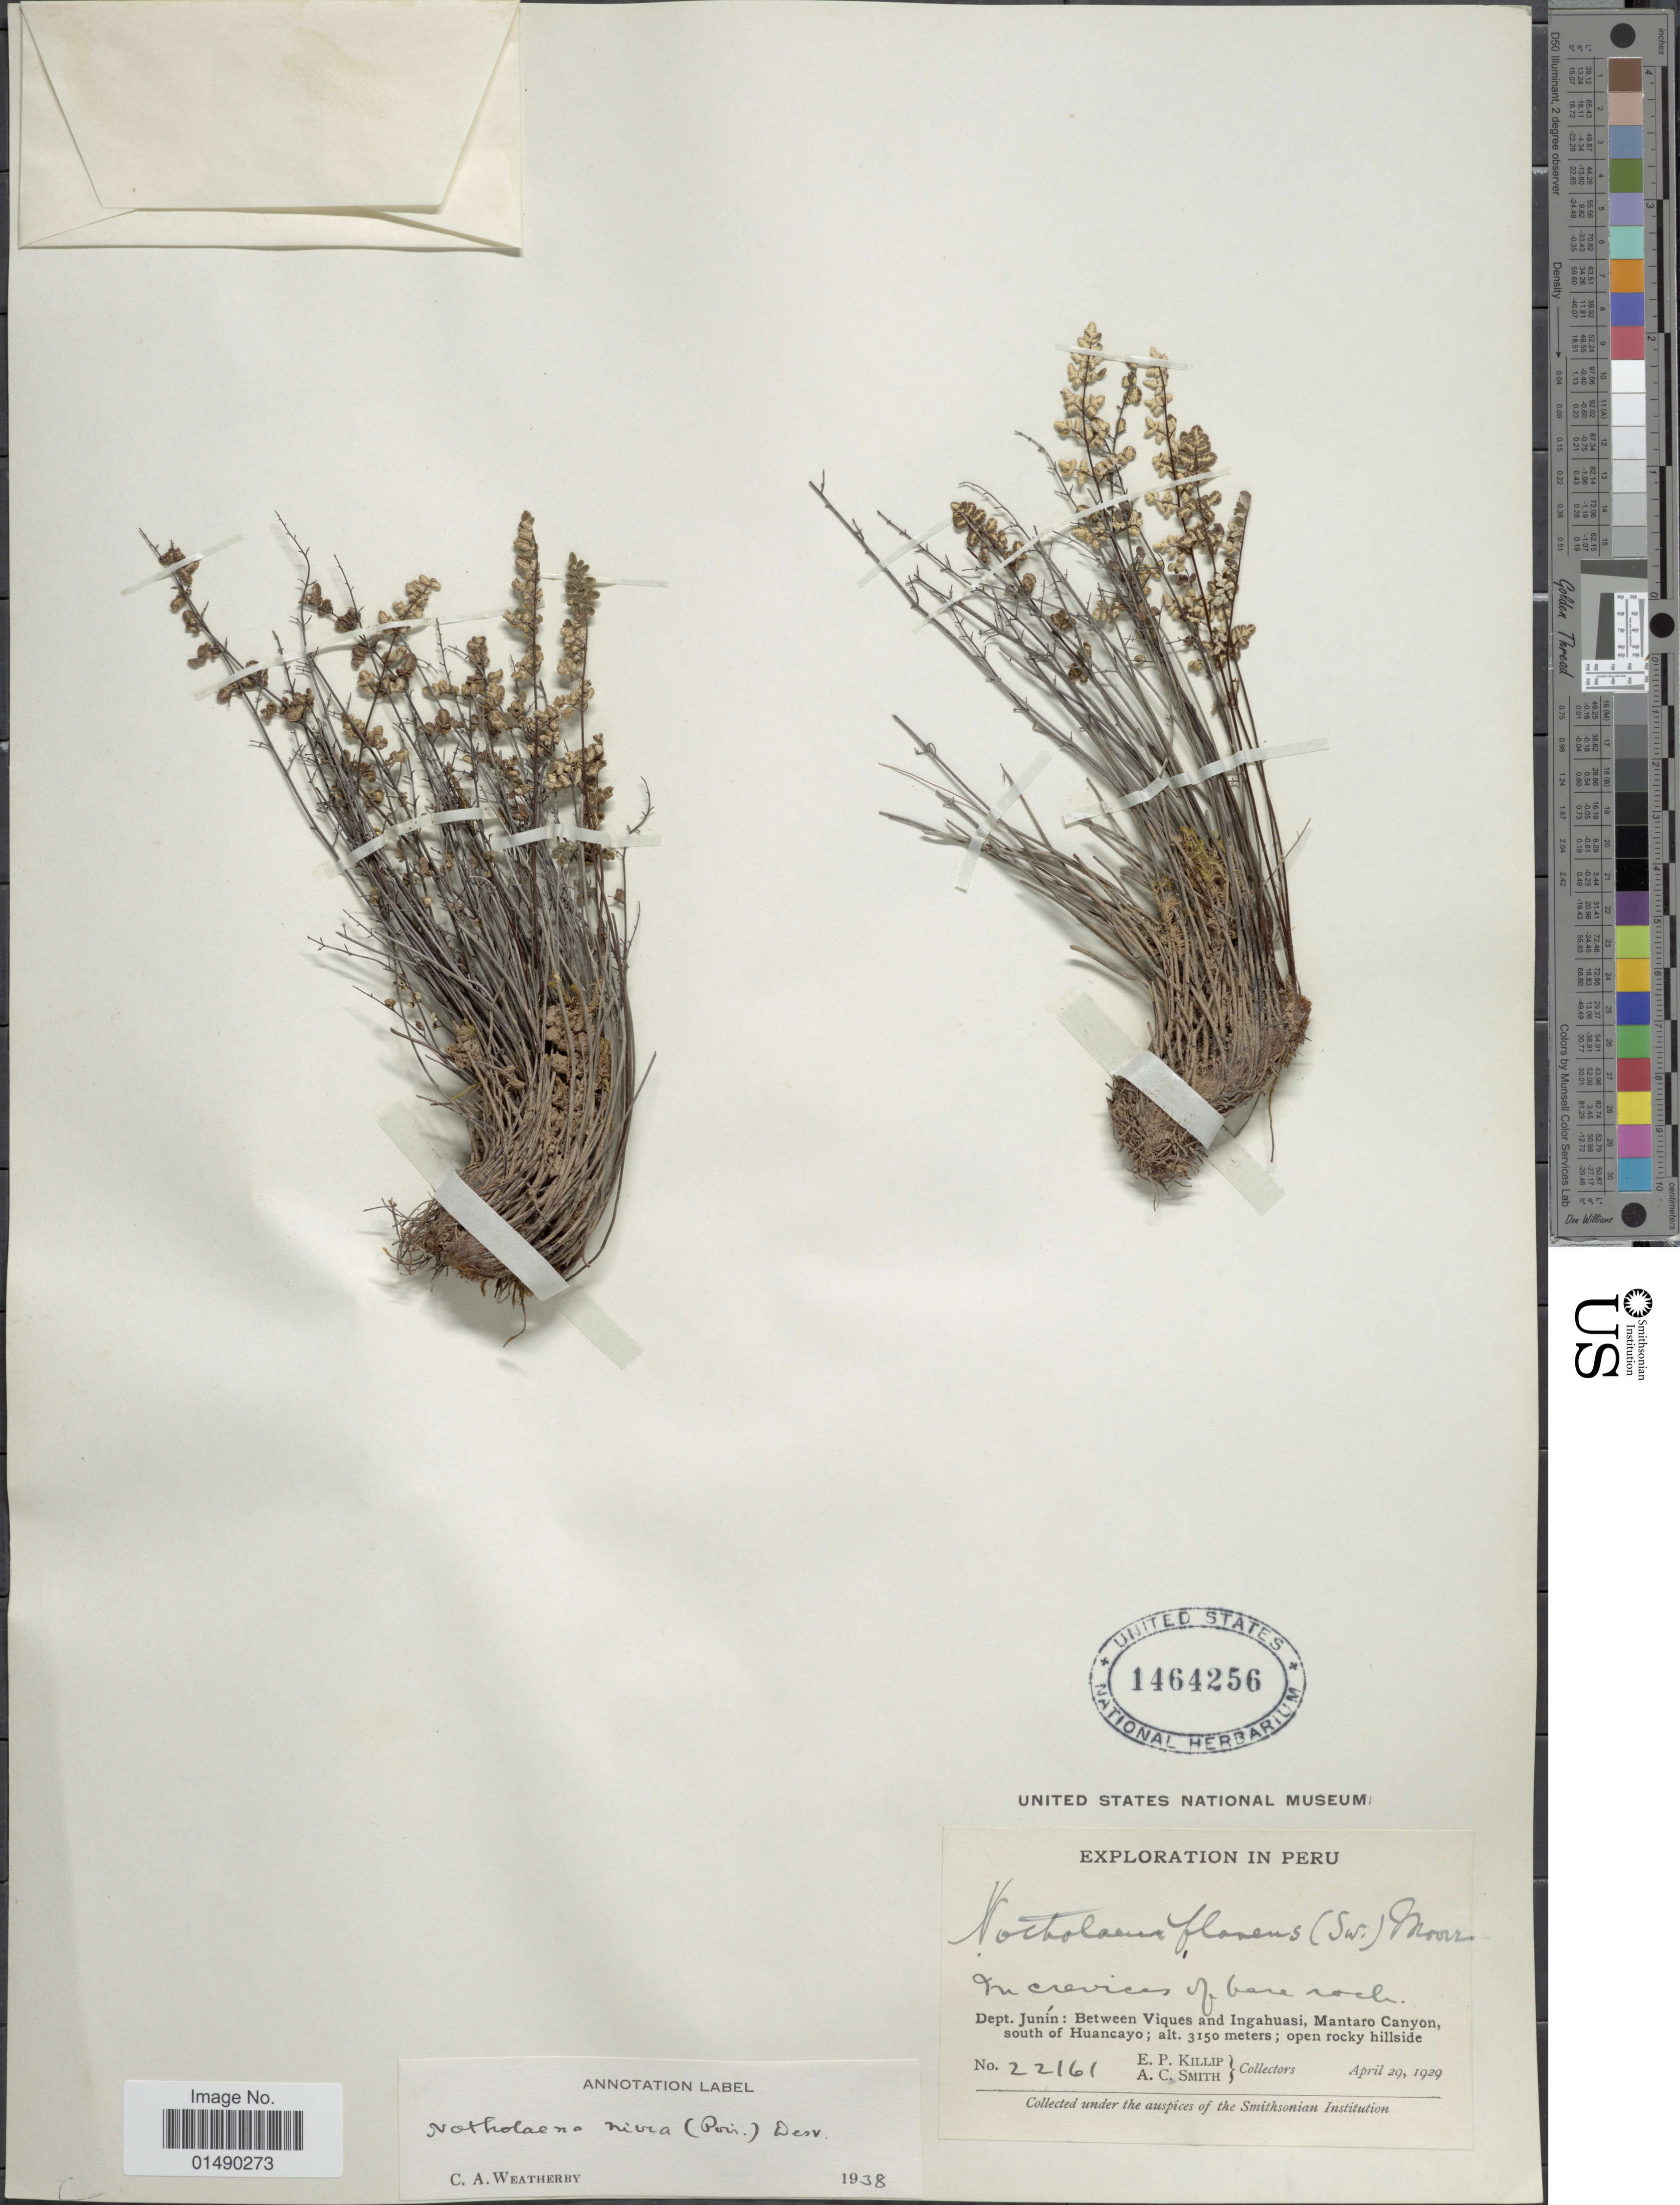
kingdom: Plantae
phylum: Tracheophyta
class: Polypodiopsida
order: Polypodiales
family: Pteridaceae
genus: Argyrochosma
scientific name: Argyrochosma nivea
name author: (Poir.) Windham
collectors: E. P. Killip & A. C. Smith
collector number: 22161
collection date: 1929-04-29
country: Peru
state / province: Junín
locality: Peru, Dept. Junin: Between Viques and Ingahuasi, Mantaro Canyon, south of Huancayo.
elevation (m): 3150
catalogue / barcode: US 1464256